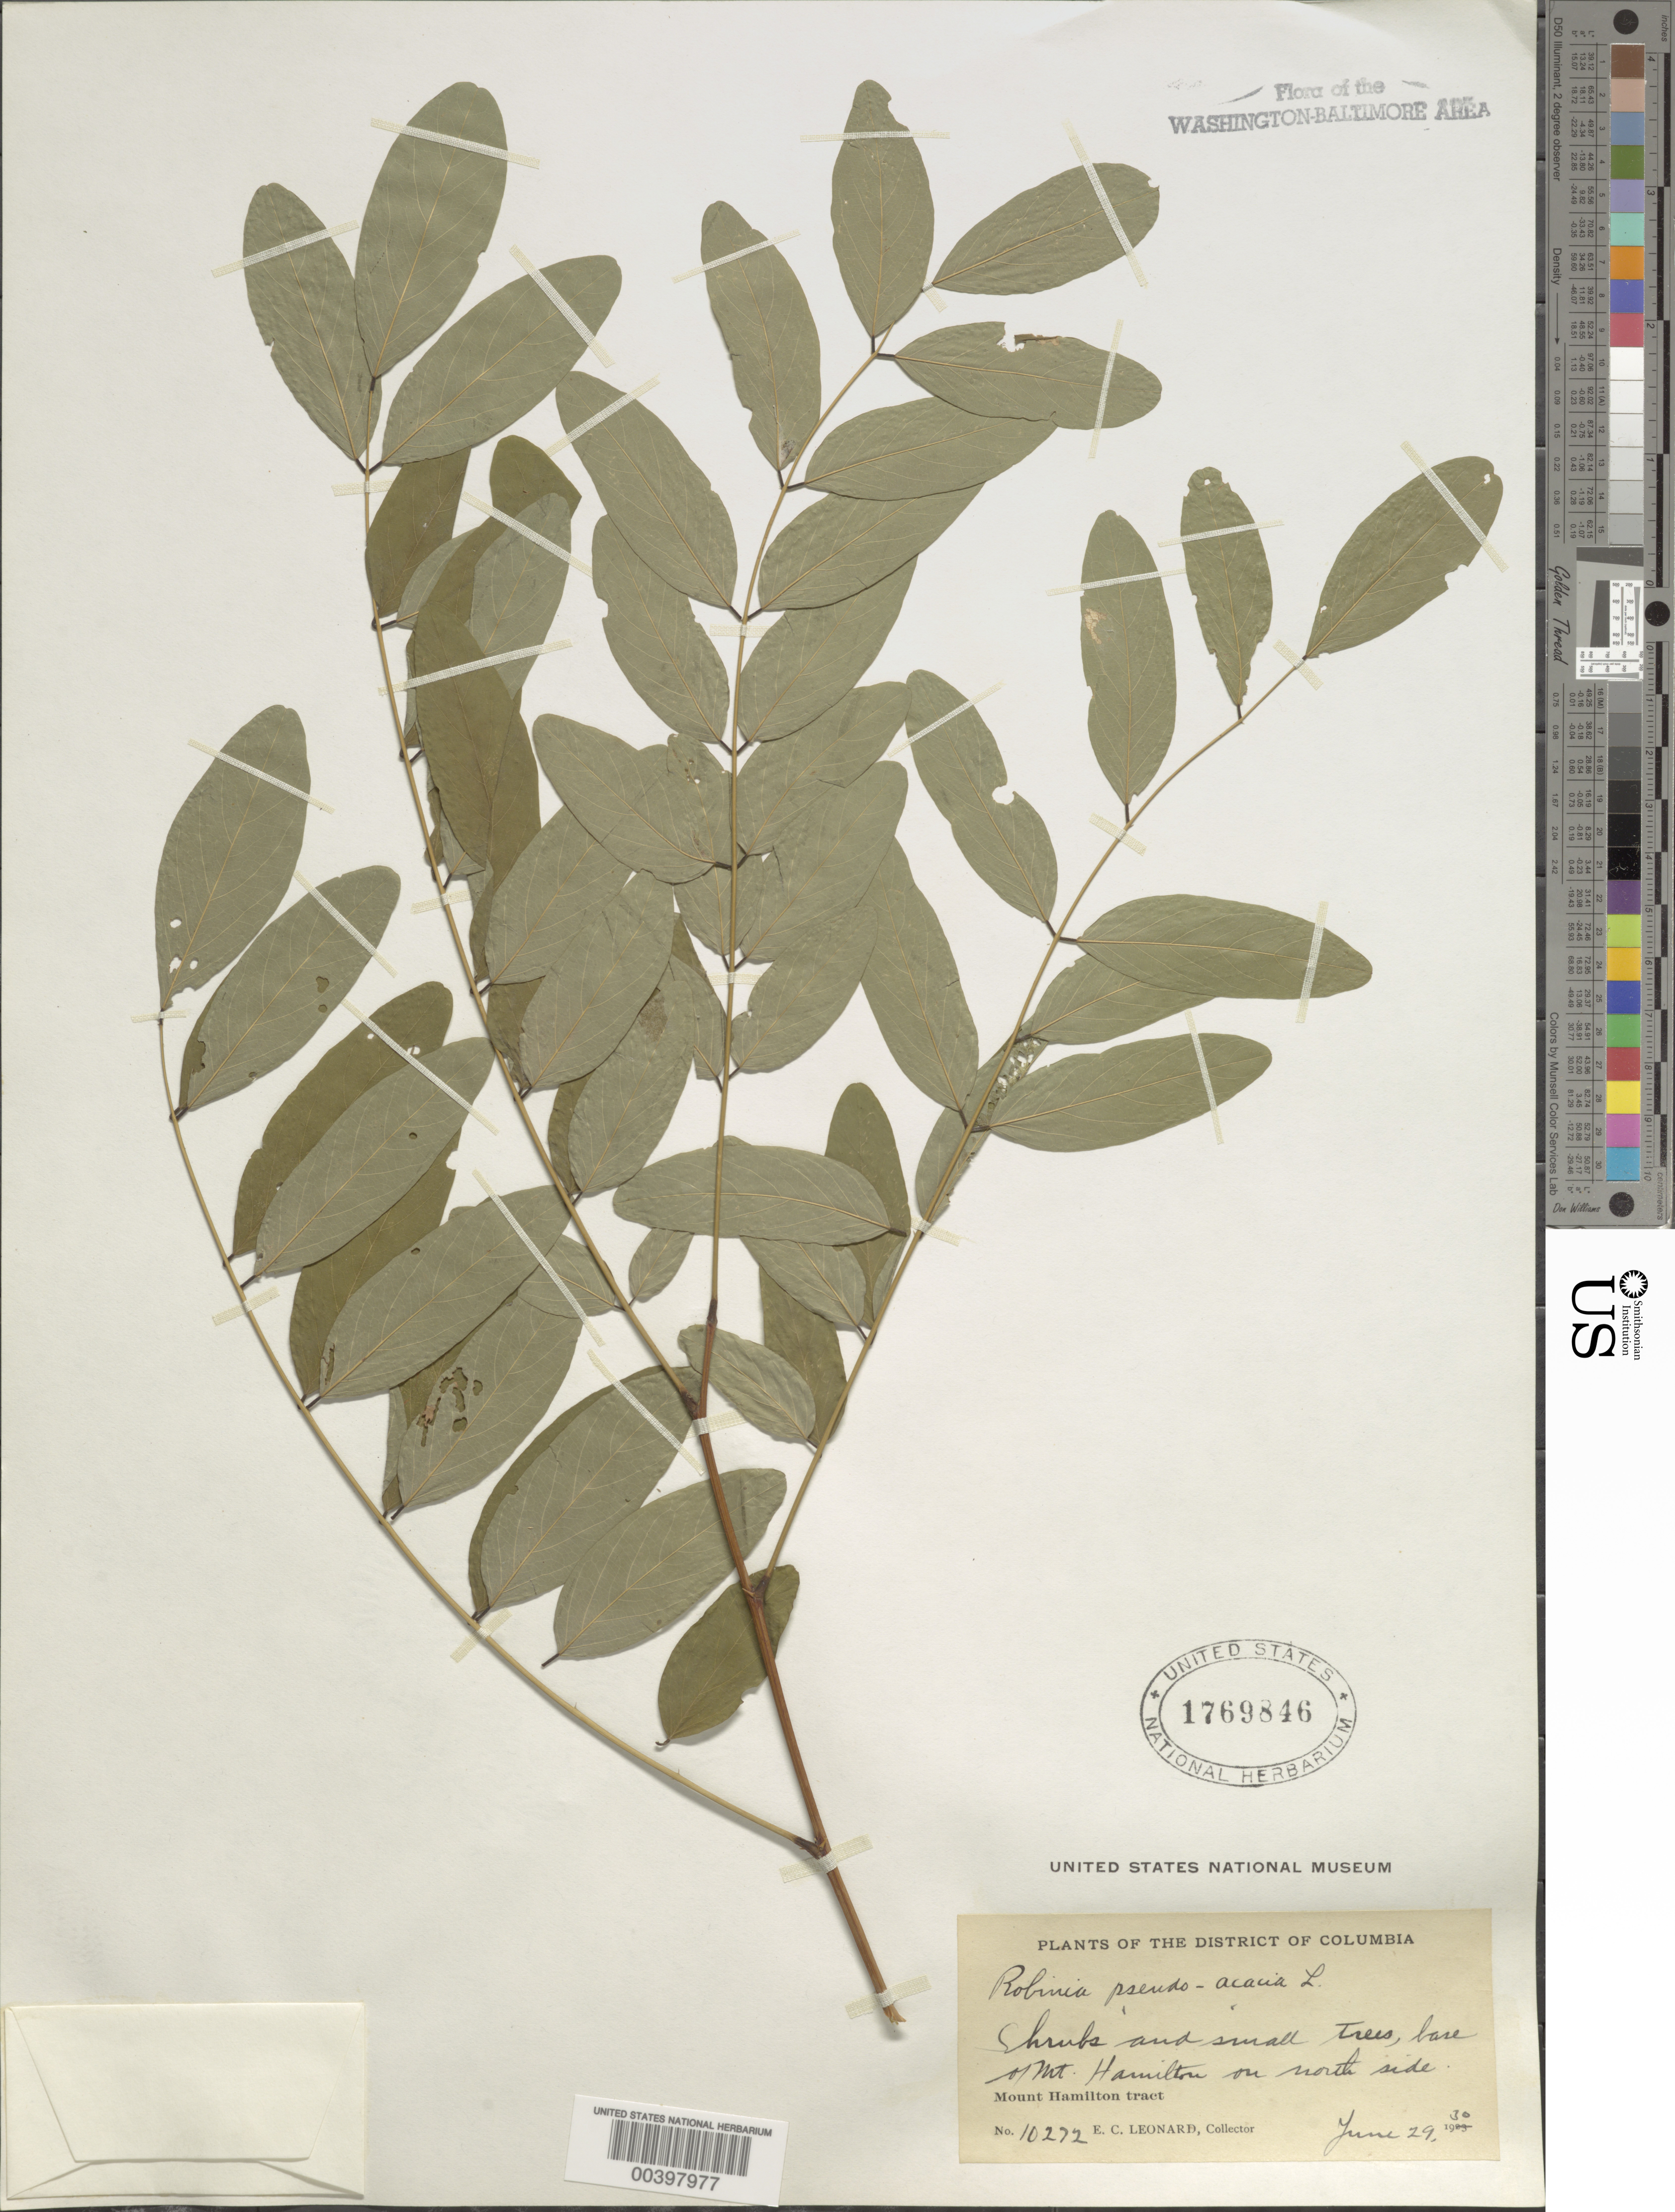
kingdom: Plantae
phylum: Tracheophyta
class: Magnoliopsida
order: Fabales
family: Fabaceae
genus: Robinia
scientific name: Robinia pseudoacacia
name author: L.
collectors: E. C. Leonard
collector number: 10272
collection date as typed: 29 Jun 1930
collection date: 1930-06-29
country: United States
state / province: District of Columbia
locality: Mount Hamilton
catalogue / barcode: US 1769846